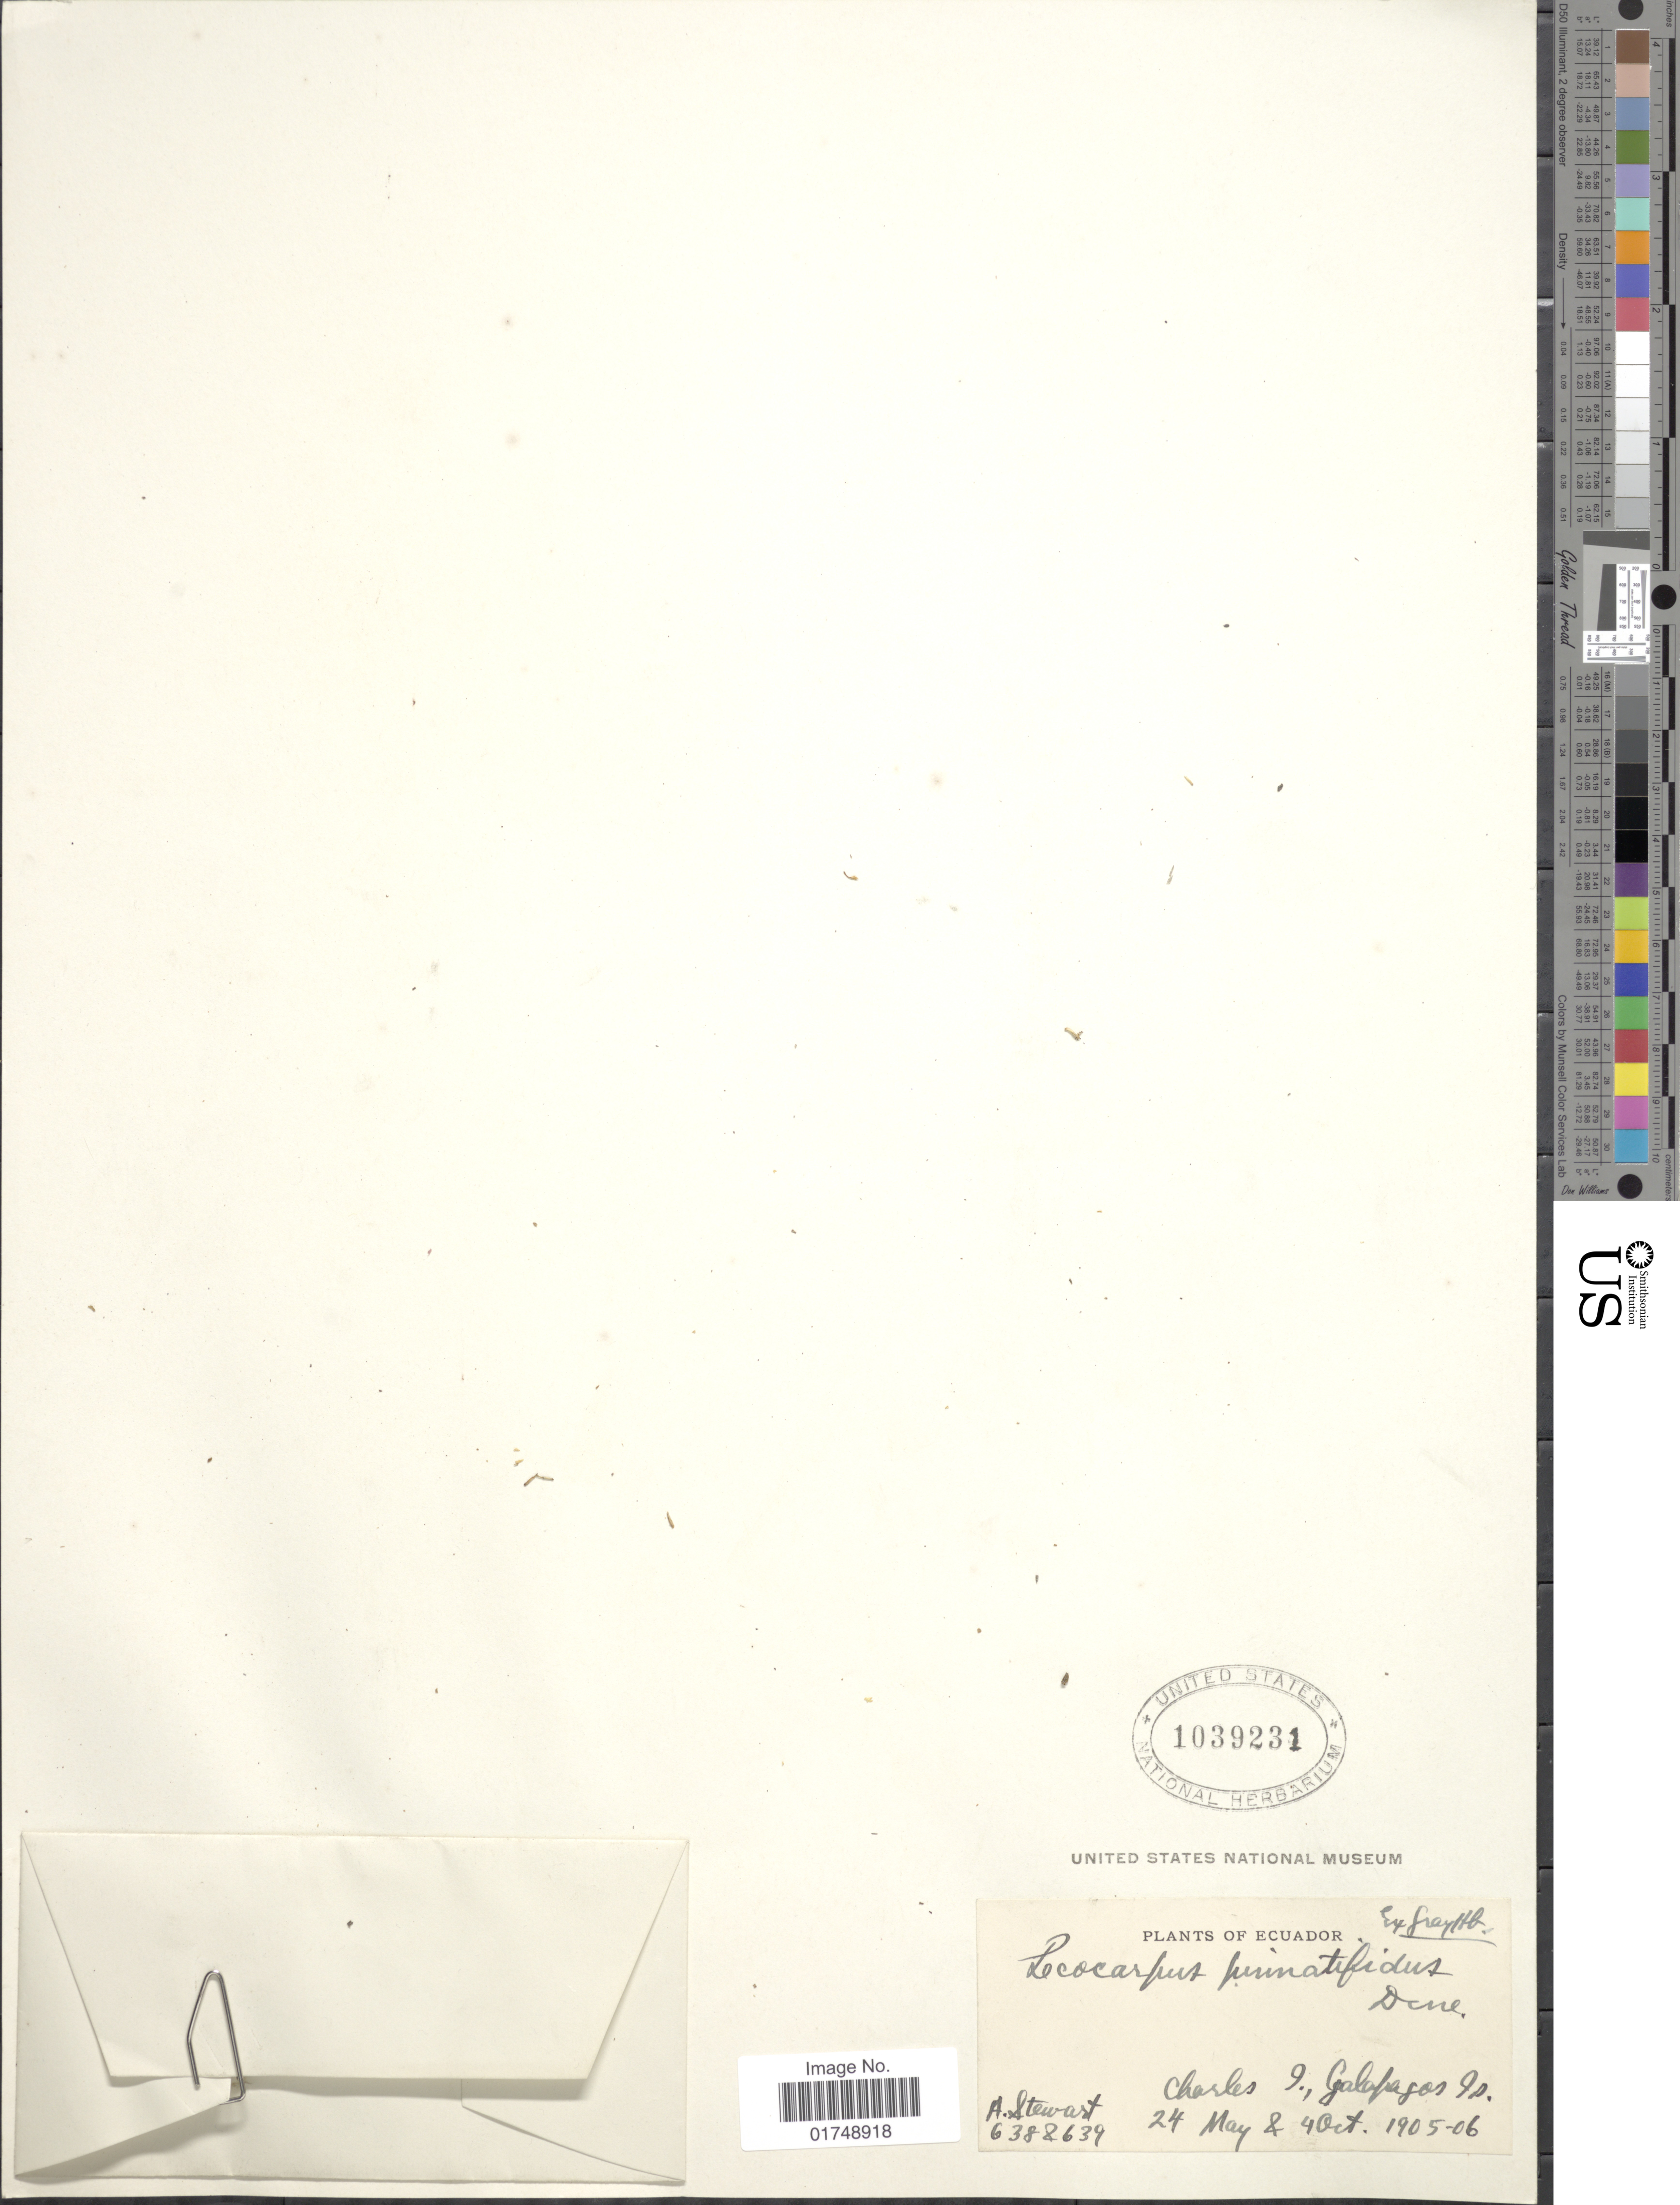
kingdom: Plantae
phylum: Tracheophyta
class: Magnoliopsida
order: Asterales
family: Asteraceae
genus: Lecocarpus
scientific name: Lecocarpus pinnatifidus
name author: Decne.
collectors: A. Stewart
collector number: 638 & 639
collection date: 1905-05-24/1906-10-04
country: Ecuador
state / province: Colón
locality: Charles I. Galapagos Is.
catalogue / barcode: US 1039231